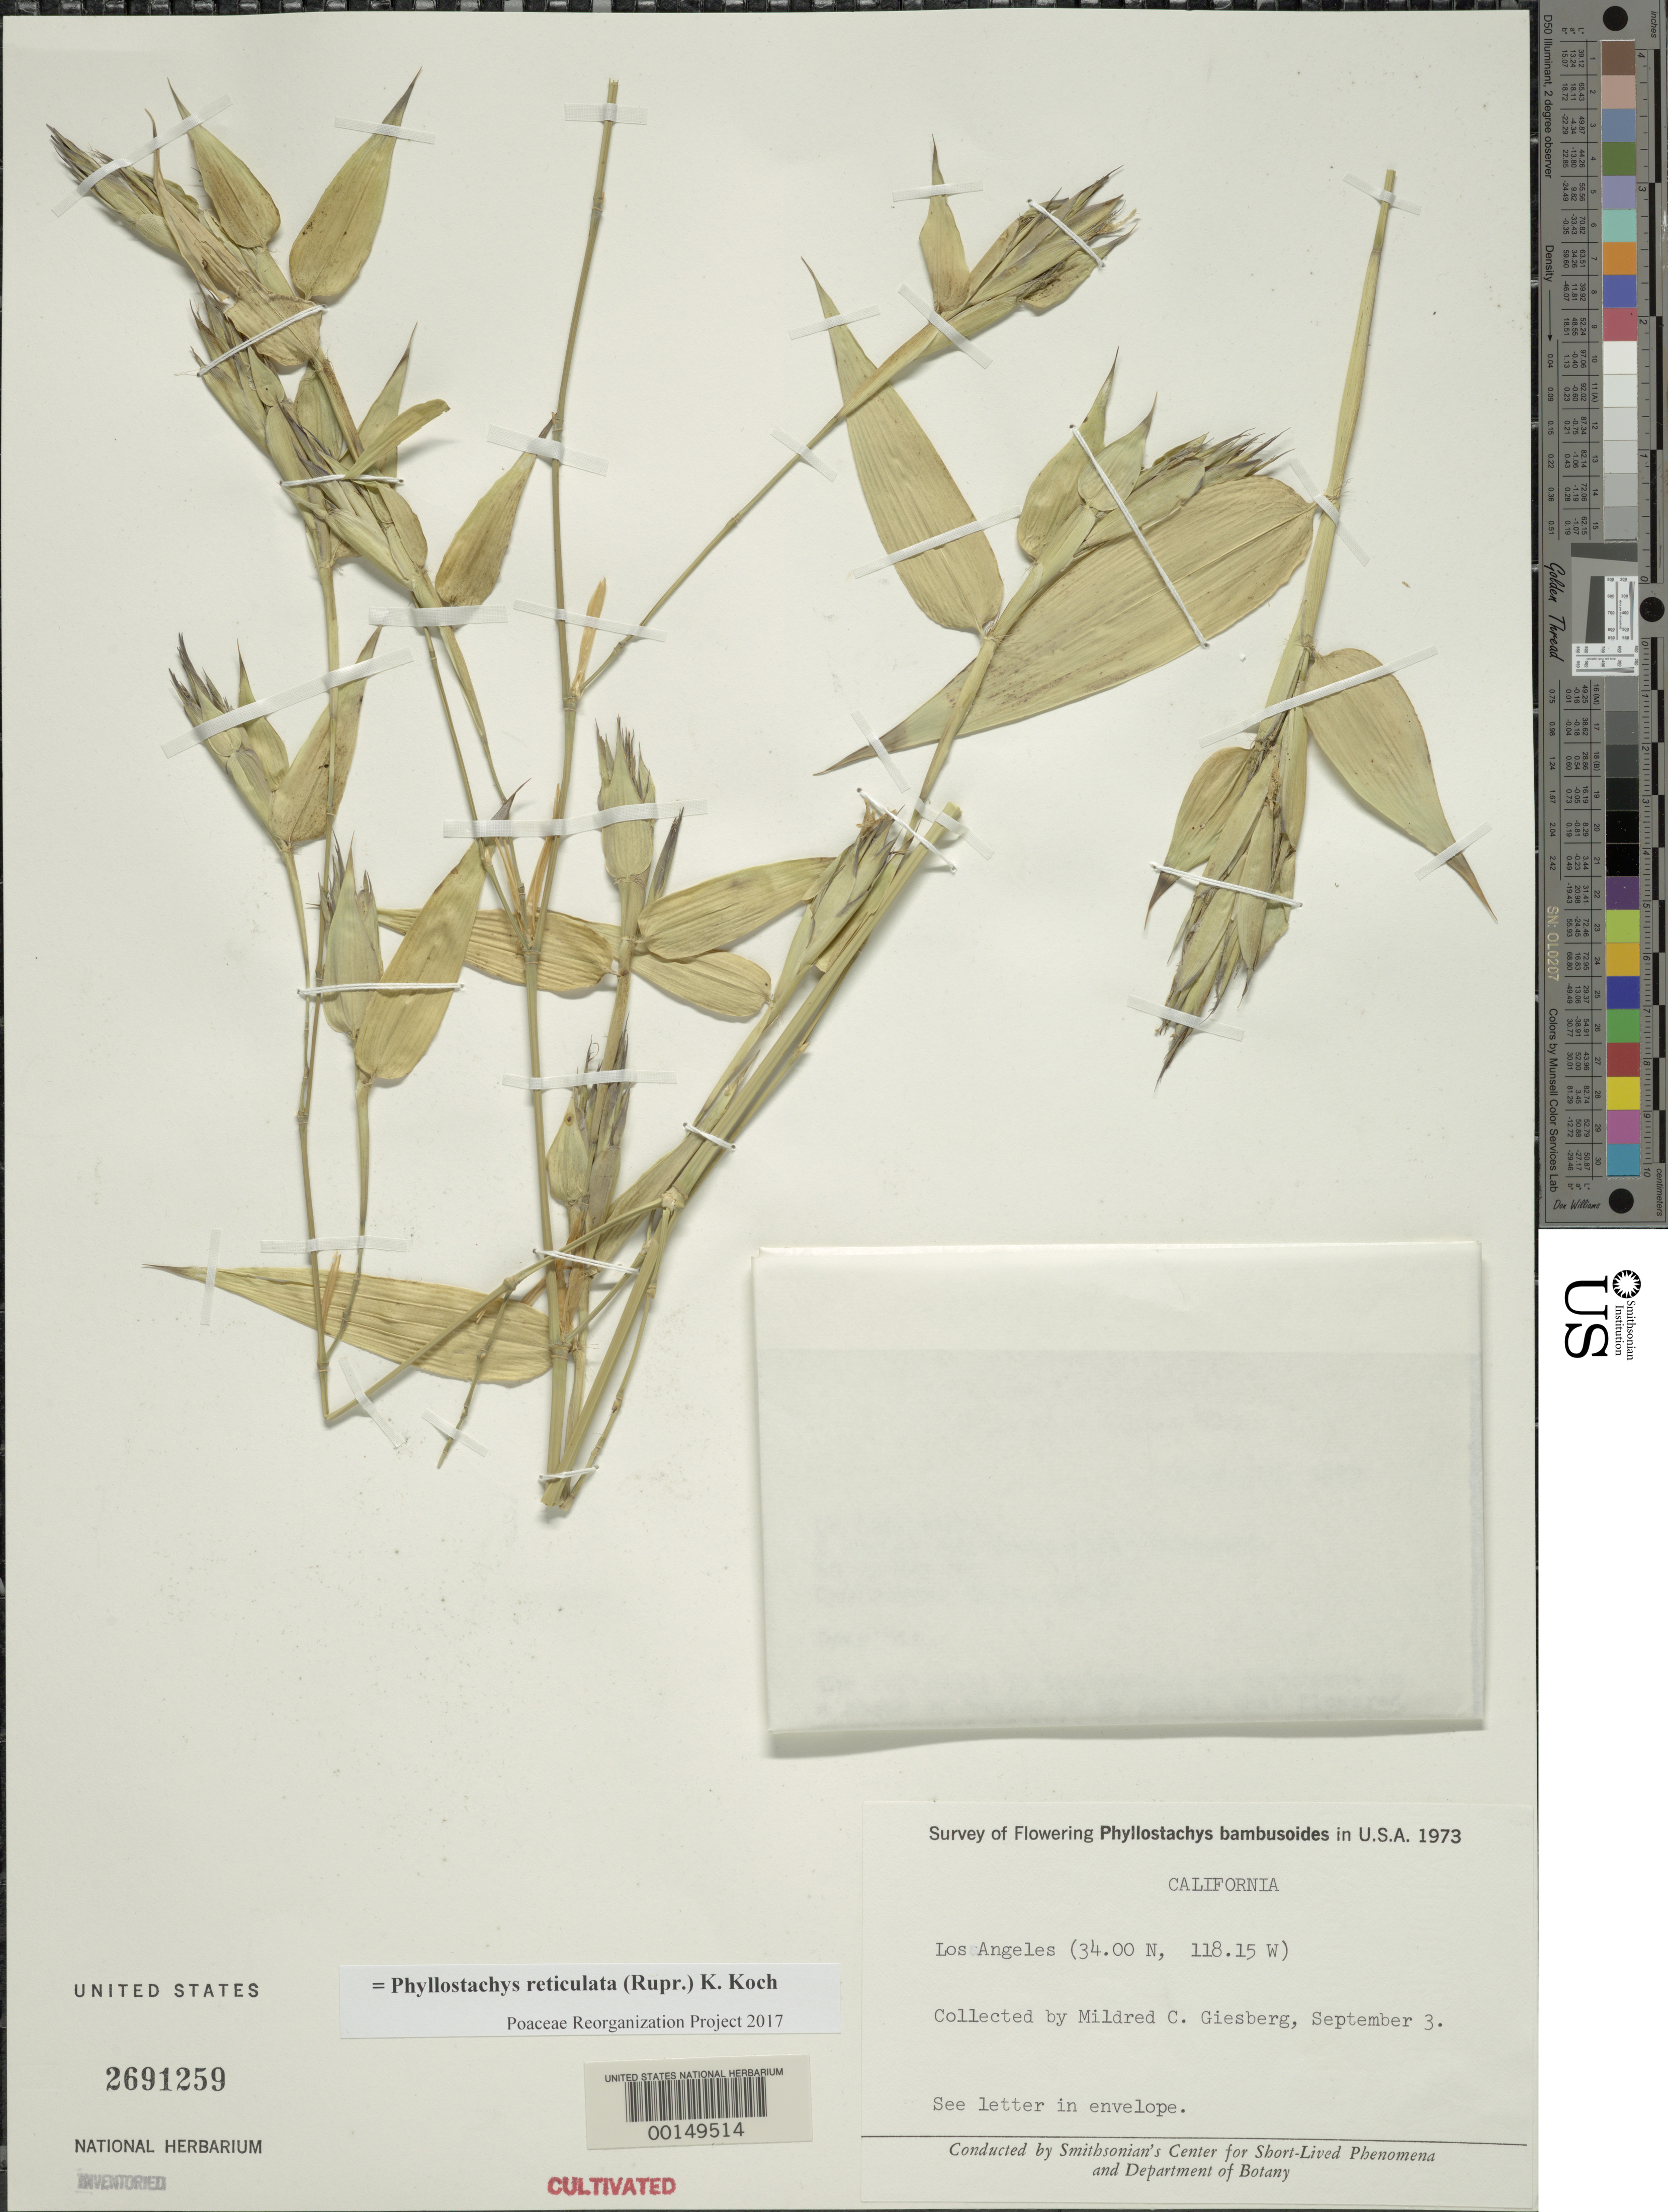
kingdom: Plantae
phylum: Tracheophyta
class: Liliopsida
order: Poales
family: Poaceae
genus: Phyllostachys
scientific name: Phyllostachys reticulata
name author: (Rupr.) K. Koch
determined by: Poaceae Reorganization Project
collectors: M. Giesberg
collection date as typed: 03 Sep 1973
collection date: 1973-09-03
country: United States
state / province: California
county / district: Los Angeles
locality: Los angeles, lat. 34.00n: long. 118.15w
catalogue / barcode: US 2691259